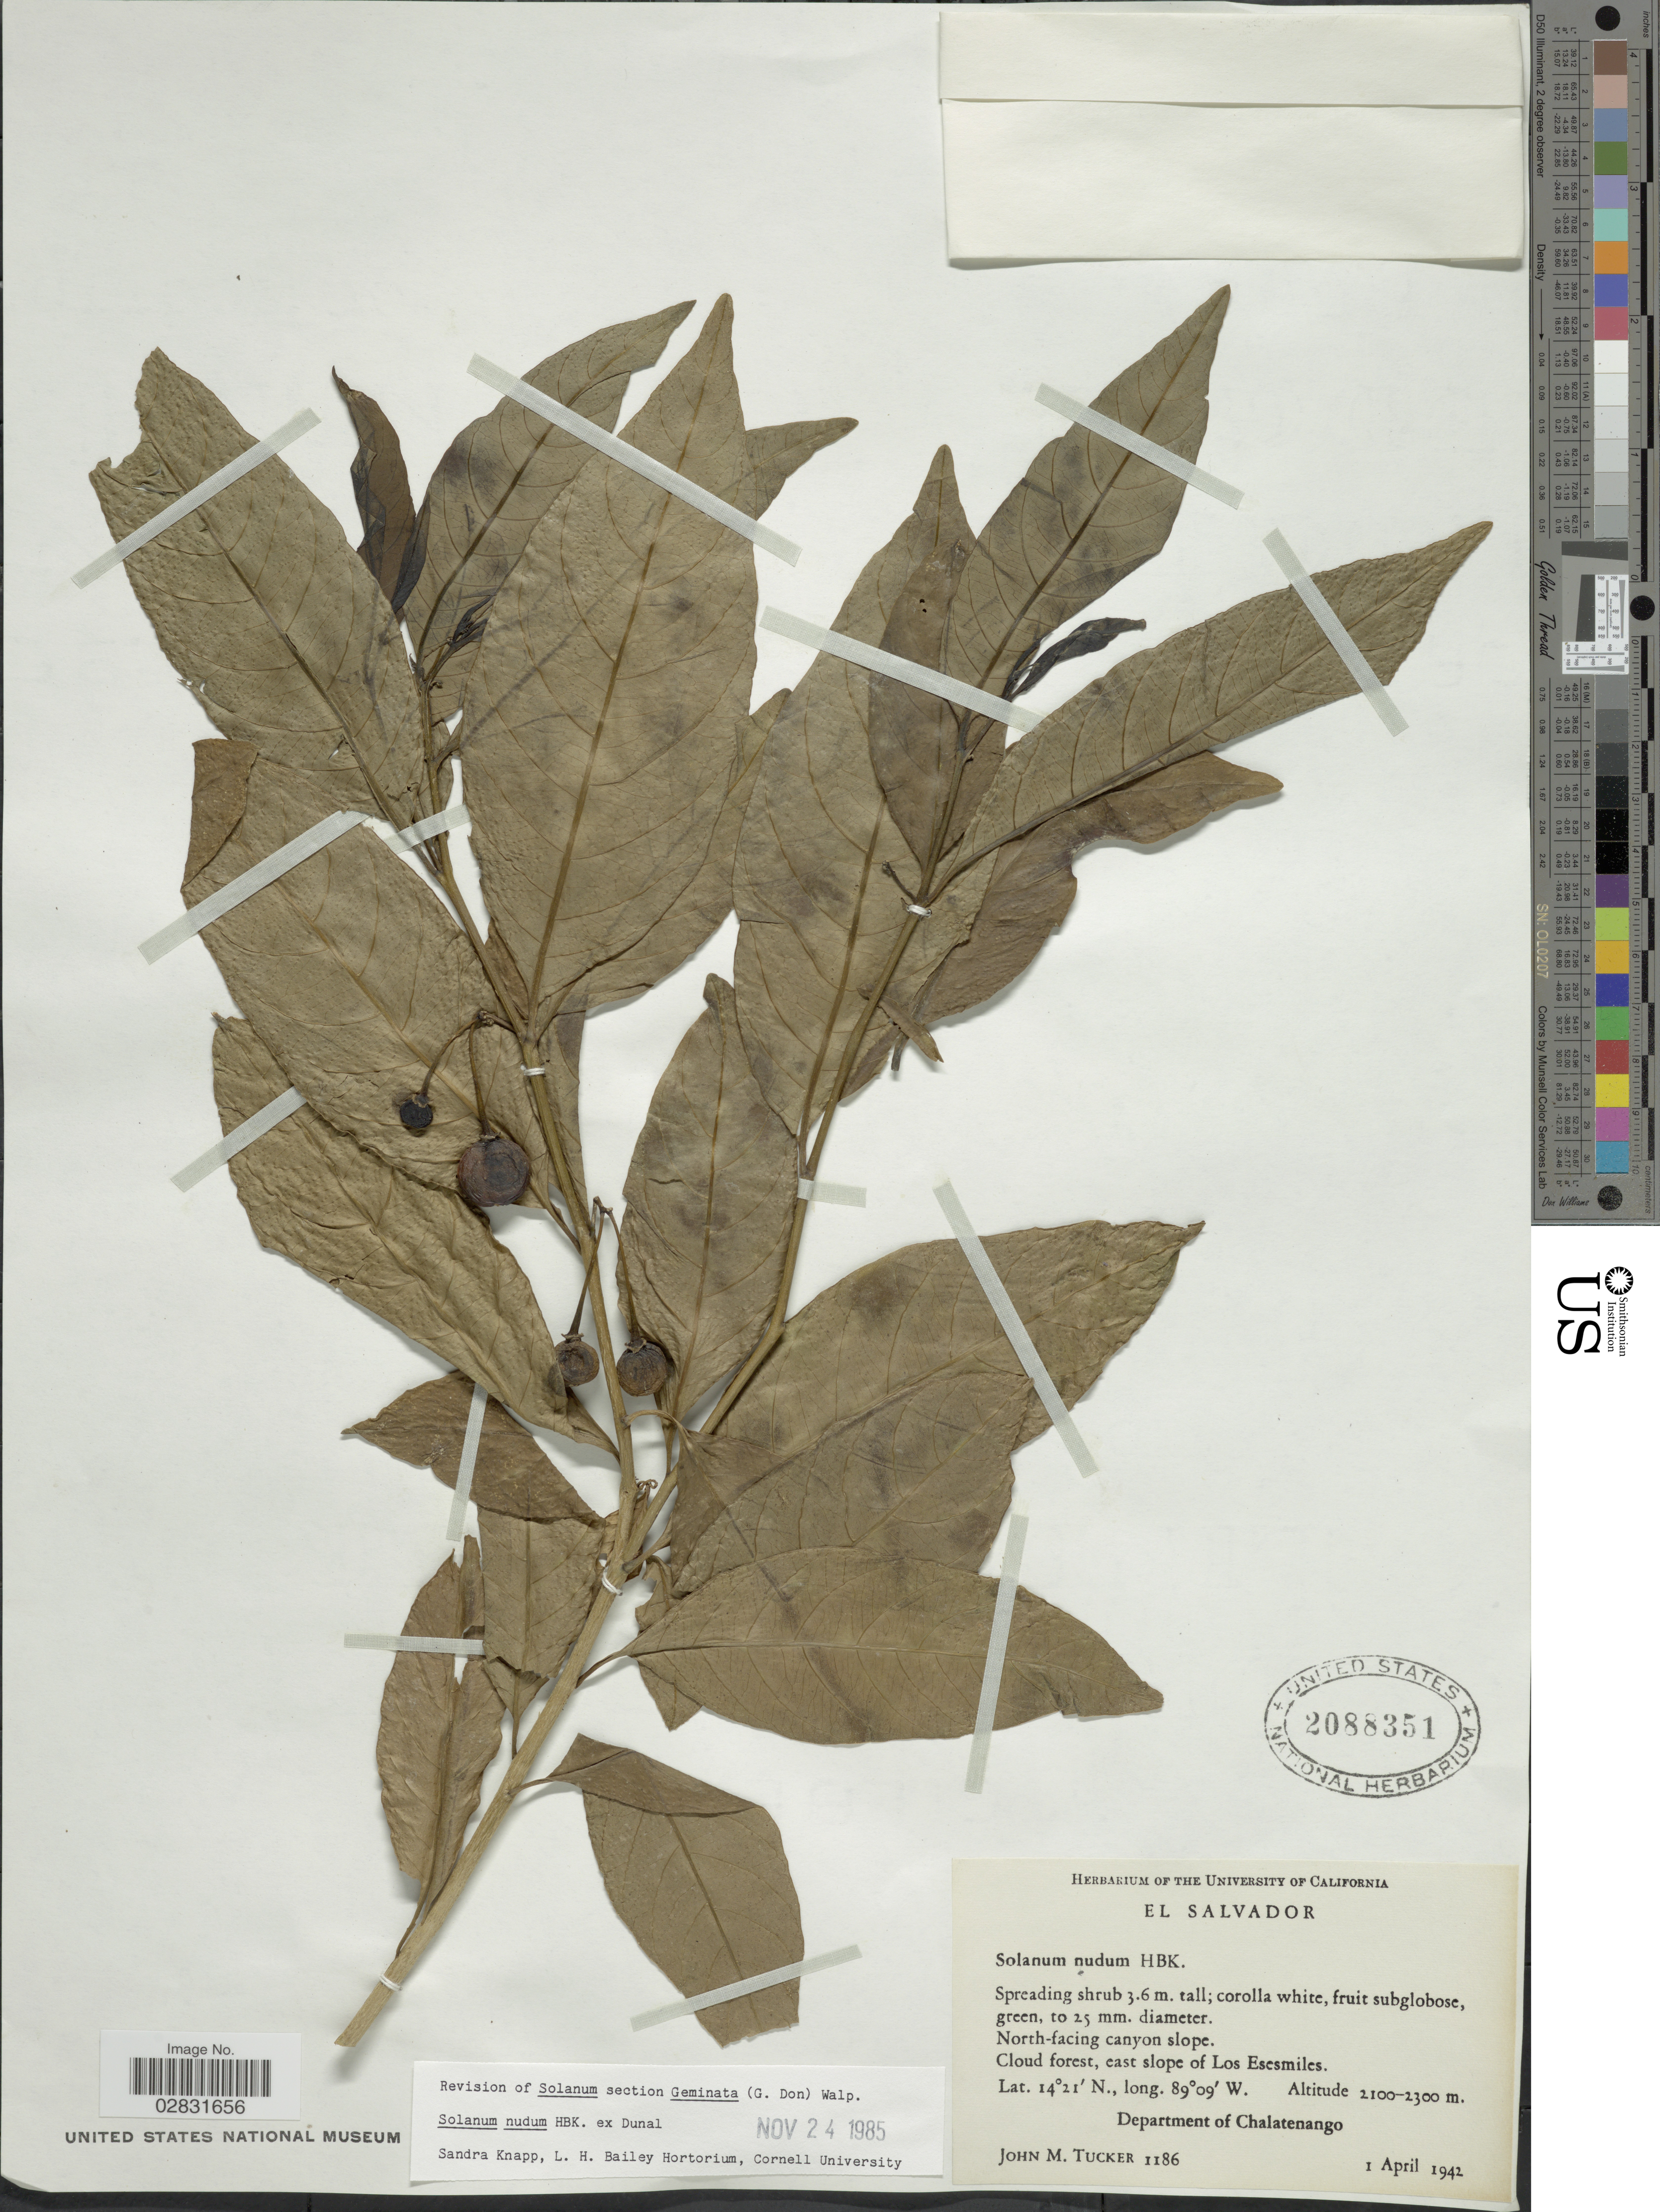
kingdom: Plantae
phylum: Tracheophyta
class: Magnoliopsida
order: Solanales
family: Solanaceae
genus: Solanum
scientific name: Solanum nudum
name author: Humb. & Bonpl. ex Dunal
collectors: J. M. Tucker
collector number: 1186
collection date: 1942-04-01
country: El Salvador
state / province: Chalatenango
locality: North-facing canyon slope. Cloud forest, east slope of Los Esesmiles. Department of Chalatenango.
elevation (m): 2100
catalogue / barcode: US 2088351